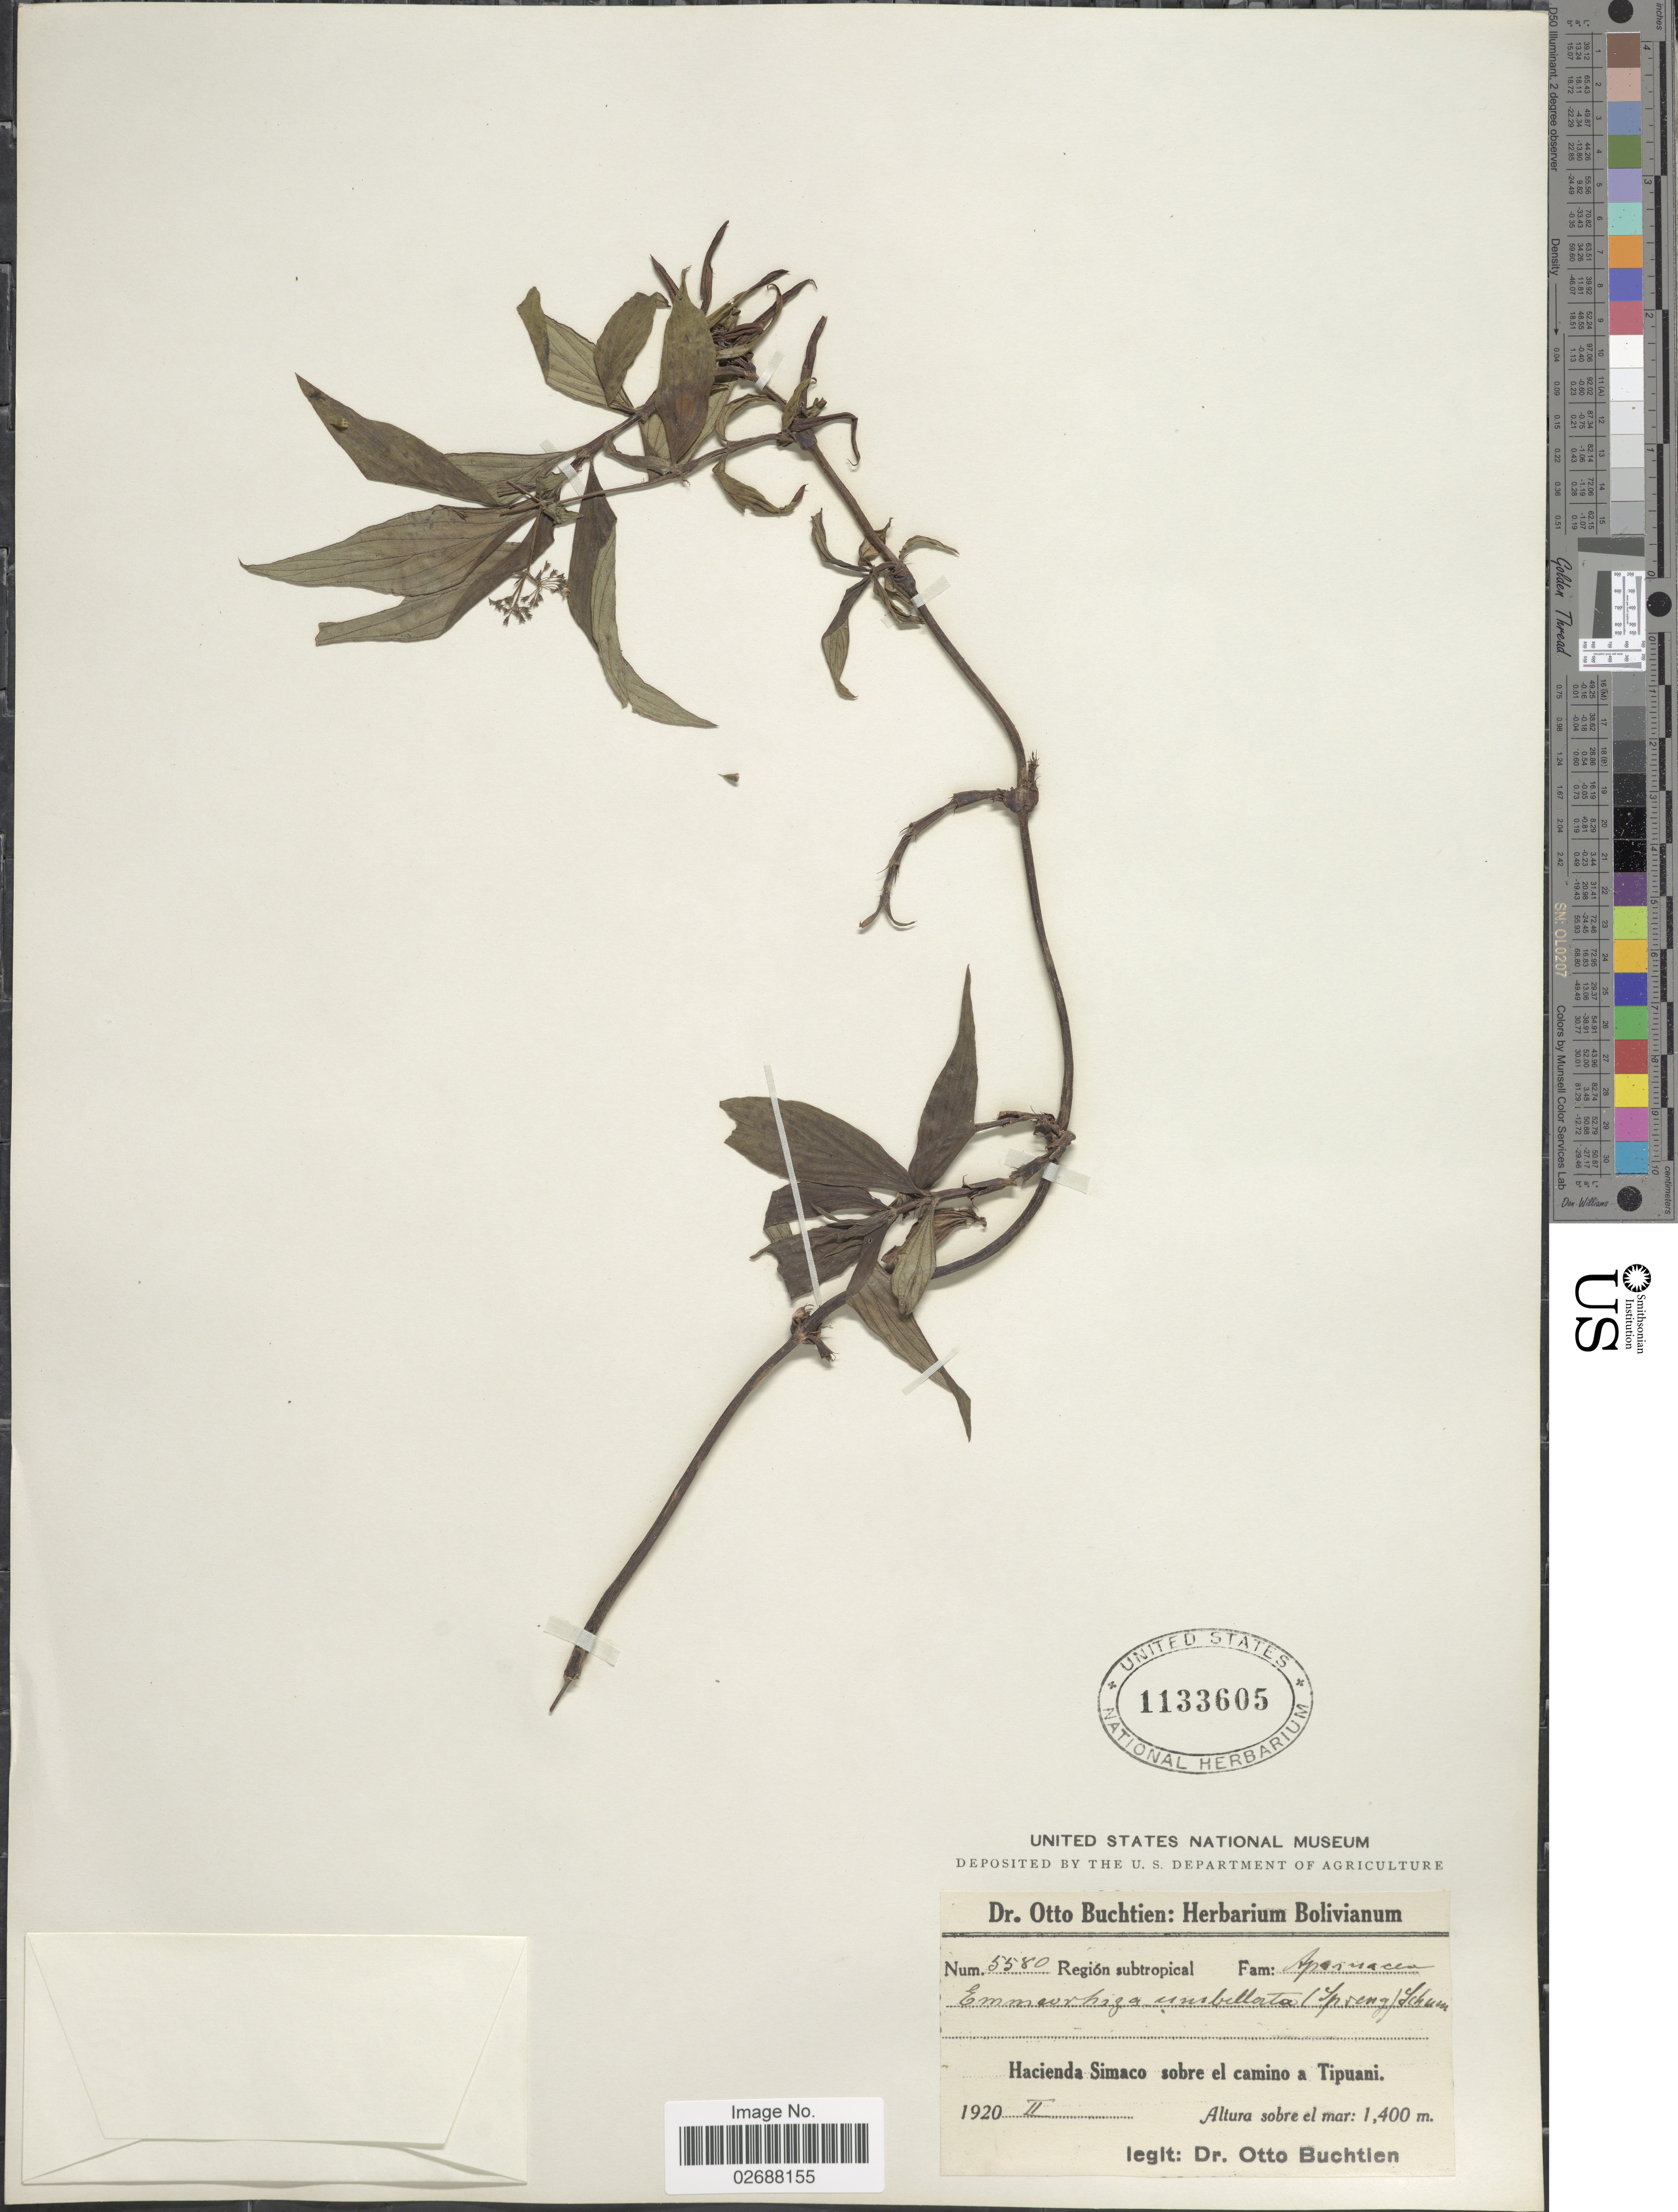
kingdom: Plantae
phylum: Tracheophyta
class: Magnoliopsida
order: Gentianales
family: Rubiaceae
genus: Emmeorhiza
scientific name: Emmeorhiza umbellata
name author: (Spreng.) K. Schum.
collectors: O. Buchtien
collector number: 5580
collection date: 1920-02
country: Bolivia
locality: Hacienda Simaco sobre el camino a Tipuani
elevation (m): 1400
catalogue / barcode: US 1133605